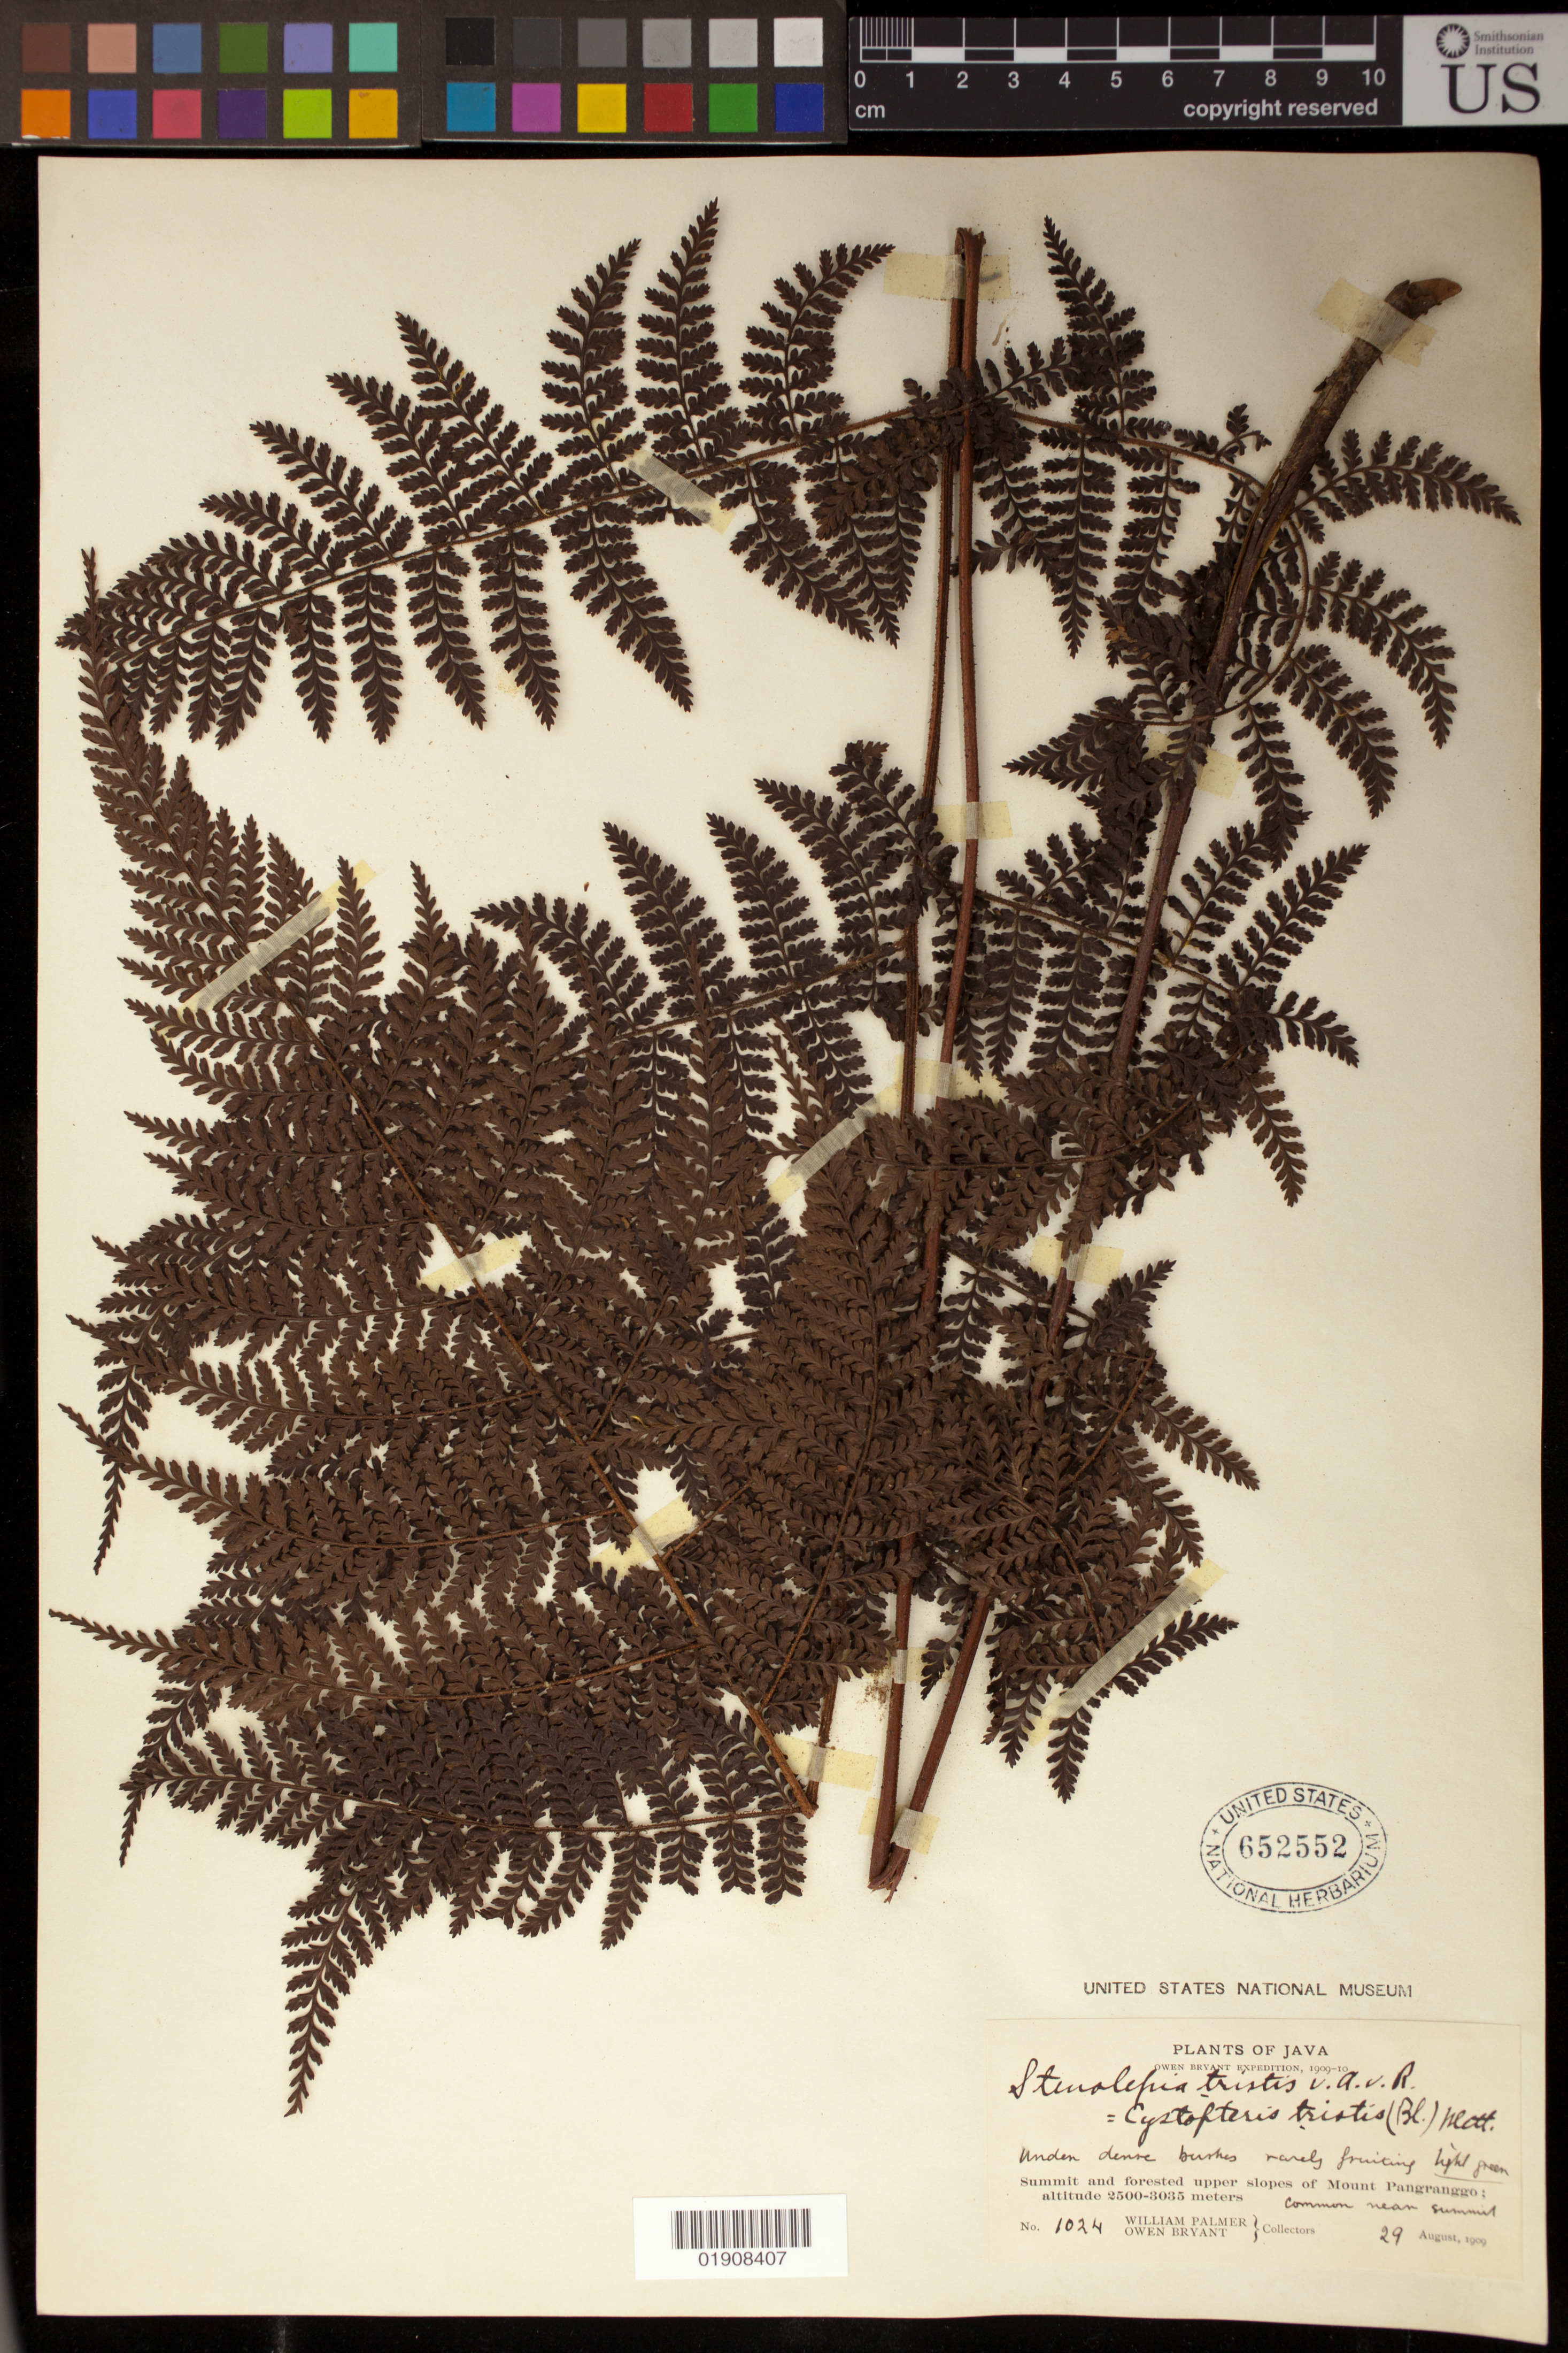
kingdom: Plantae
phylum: Tracheophyta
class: Polypodiopsida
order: Polypodiales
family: Dryopteridaceae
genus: Dryopteris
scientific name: Dryopteris hypolepidioides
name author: Rosenst.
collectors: W. Palmer & O. Bryant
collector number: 1024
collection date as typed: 29 Aug 1909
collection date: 1909-08-29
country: Indonesia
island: Java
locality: Summit and forested upper slopes of Mount Pangranggo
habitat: Under dense bushes.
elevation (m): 2500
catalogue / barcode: US 652552